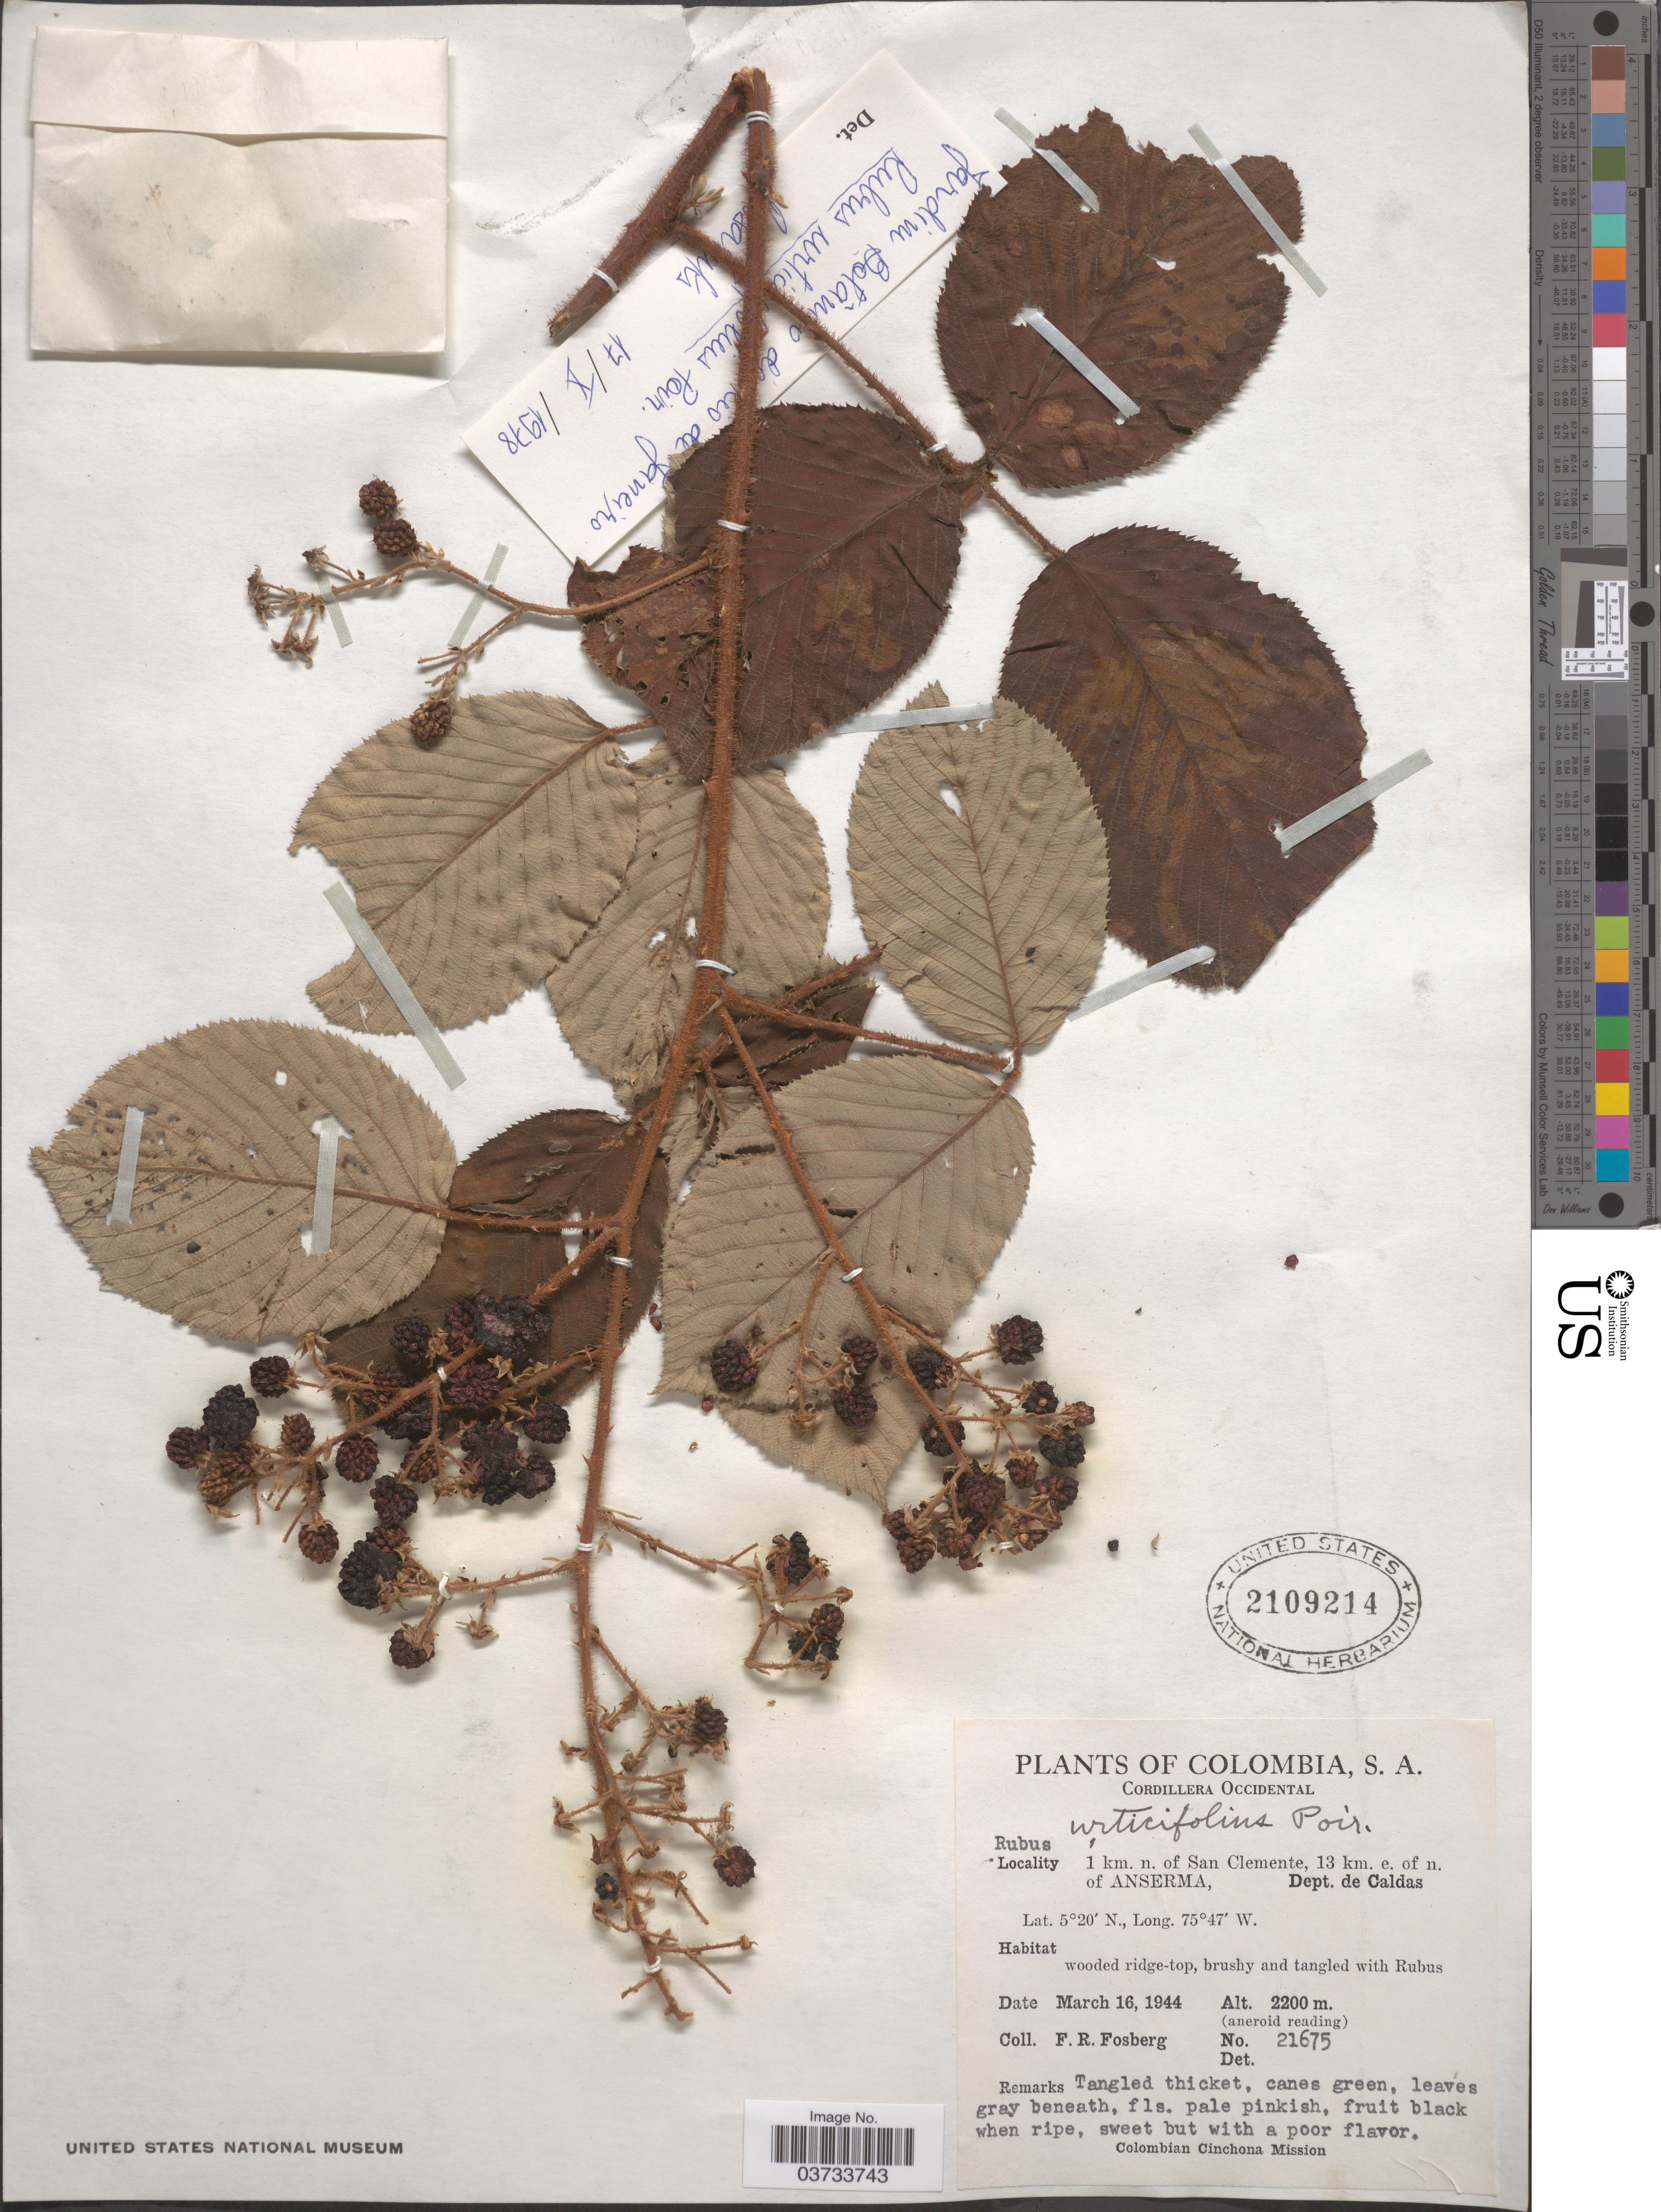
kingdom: Plantae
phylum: Tracheophyta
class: Magnoliopsida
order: Rosales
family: Rosaceae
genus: Rubus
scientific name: Rubus urticifolius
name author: Poir.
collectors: F. R. Fosberg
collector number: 21675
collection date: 1944-03-16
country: Colombia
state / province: Caldas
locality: Cordillera Occidental. 1 km. n. of San Clemente, 13 km. e. of n. of Anserma, Dept. de Caldas.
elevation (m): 2200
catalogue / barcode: US 2109214